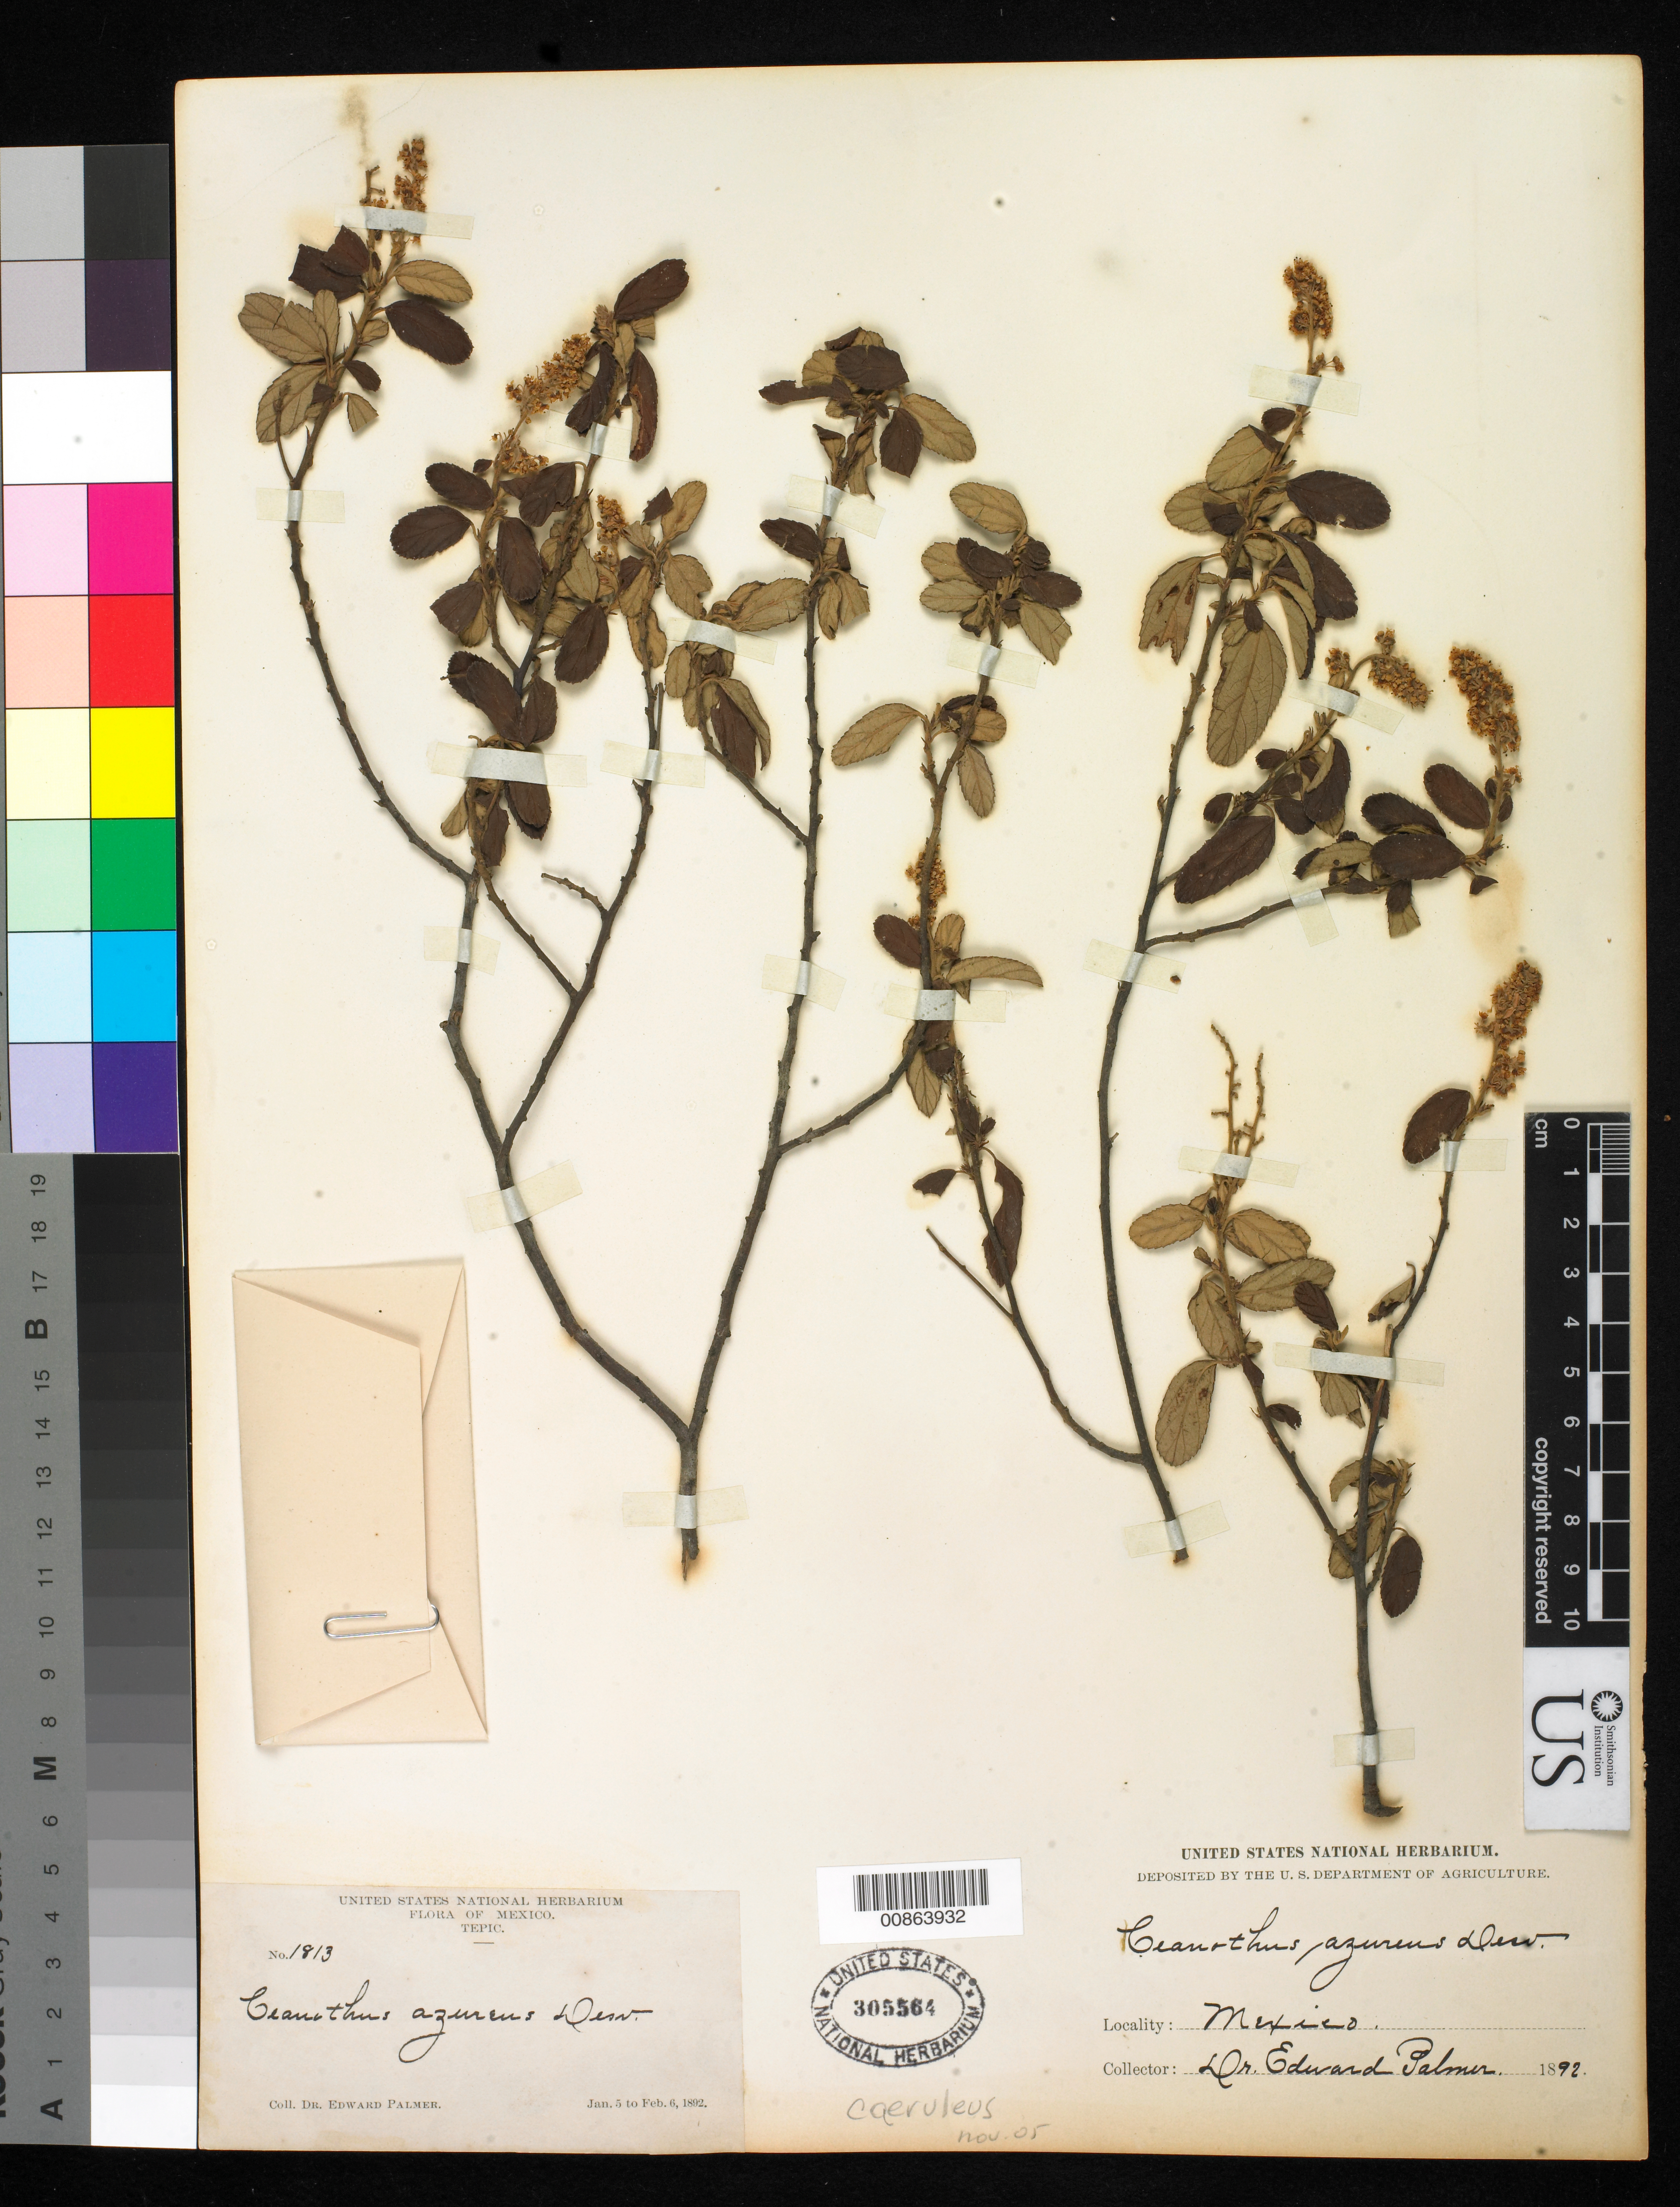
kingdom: Plantae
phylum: Tracheophyta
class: Magnoliopsida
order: Rosales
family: Rhamnaceae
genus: Ceanothus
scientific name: Ceanothus caeruleus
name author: Lag.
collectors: E. Palmer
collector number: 1813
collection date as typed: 05 Jan 1892 to 06 Feb 1892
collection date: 1892-01-05/1892-02-06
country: Mexico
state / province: Nayarit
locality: Tepic, Nayarit.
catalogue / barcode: US 305564